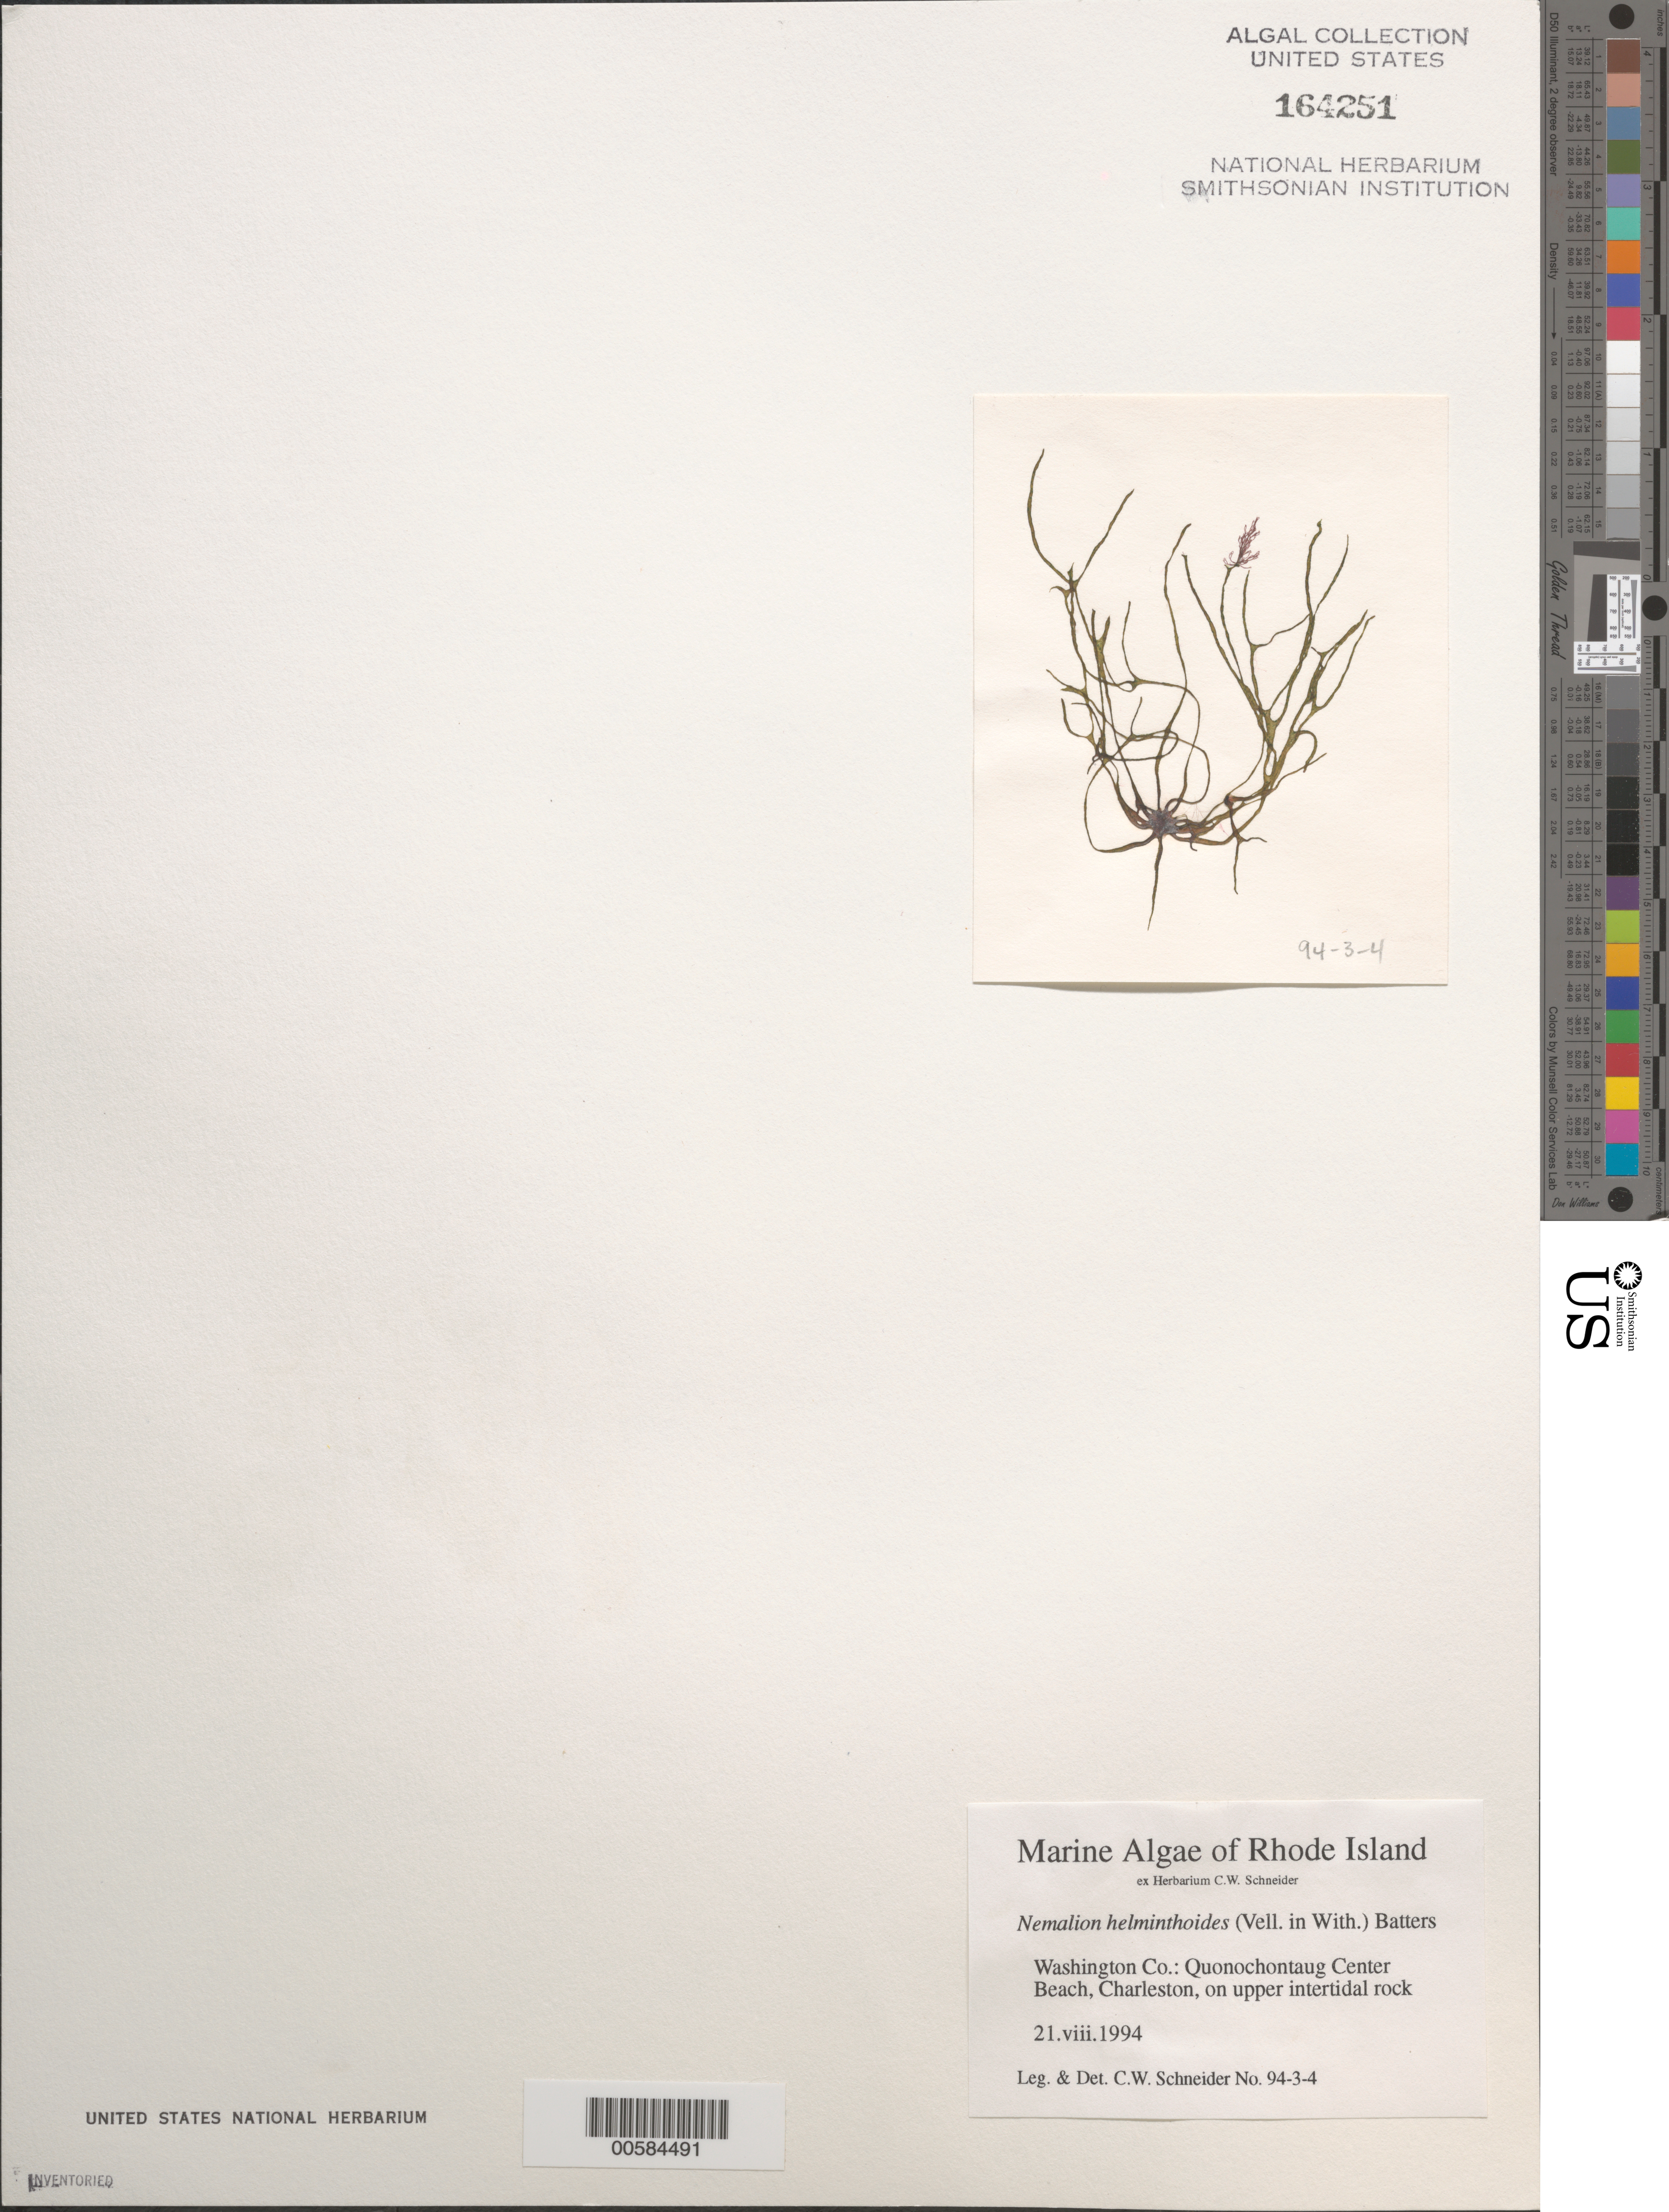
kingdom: Plantae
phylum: Rhodophyta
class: Florideophyceae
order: Nemaliales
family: Nemaliaceae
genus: Nemalion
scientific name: Nemalion multifidum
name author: (Lyngb.) Chauvin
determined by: Algae name updating Project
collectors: C. W. Schneider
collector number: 94-3-4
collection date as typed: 21 Aug 1994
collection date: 1994-08-21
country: United States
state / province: Rhode Island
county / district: Washington County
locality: Quonochontaug center beach, Charleston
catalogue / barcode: US 164251